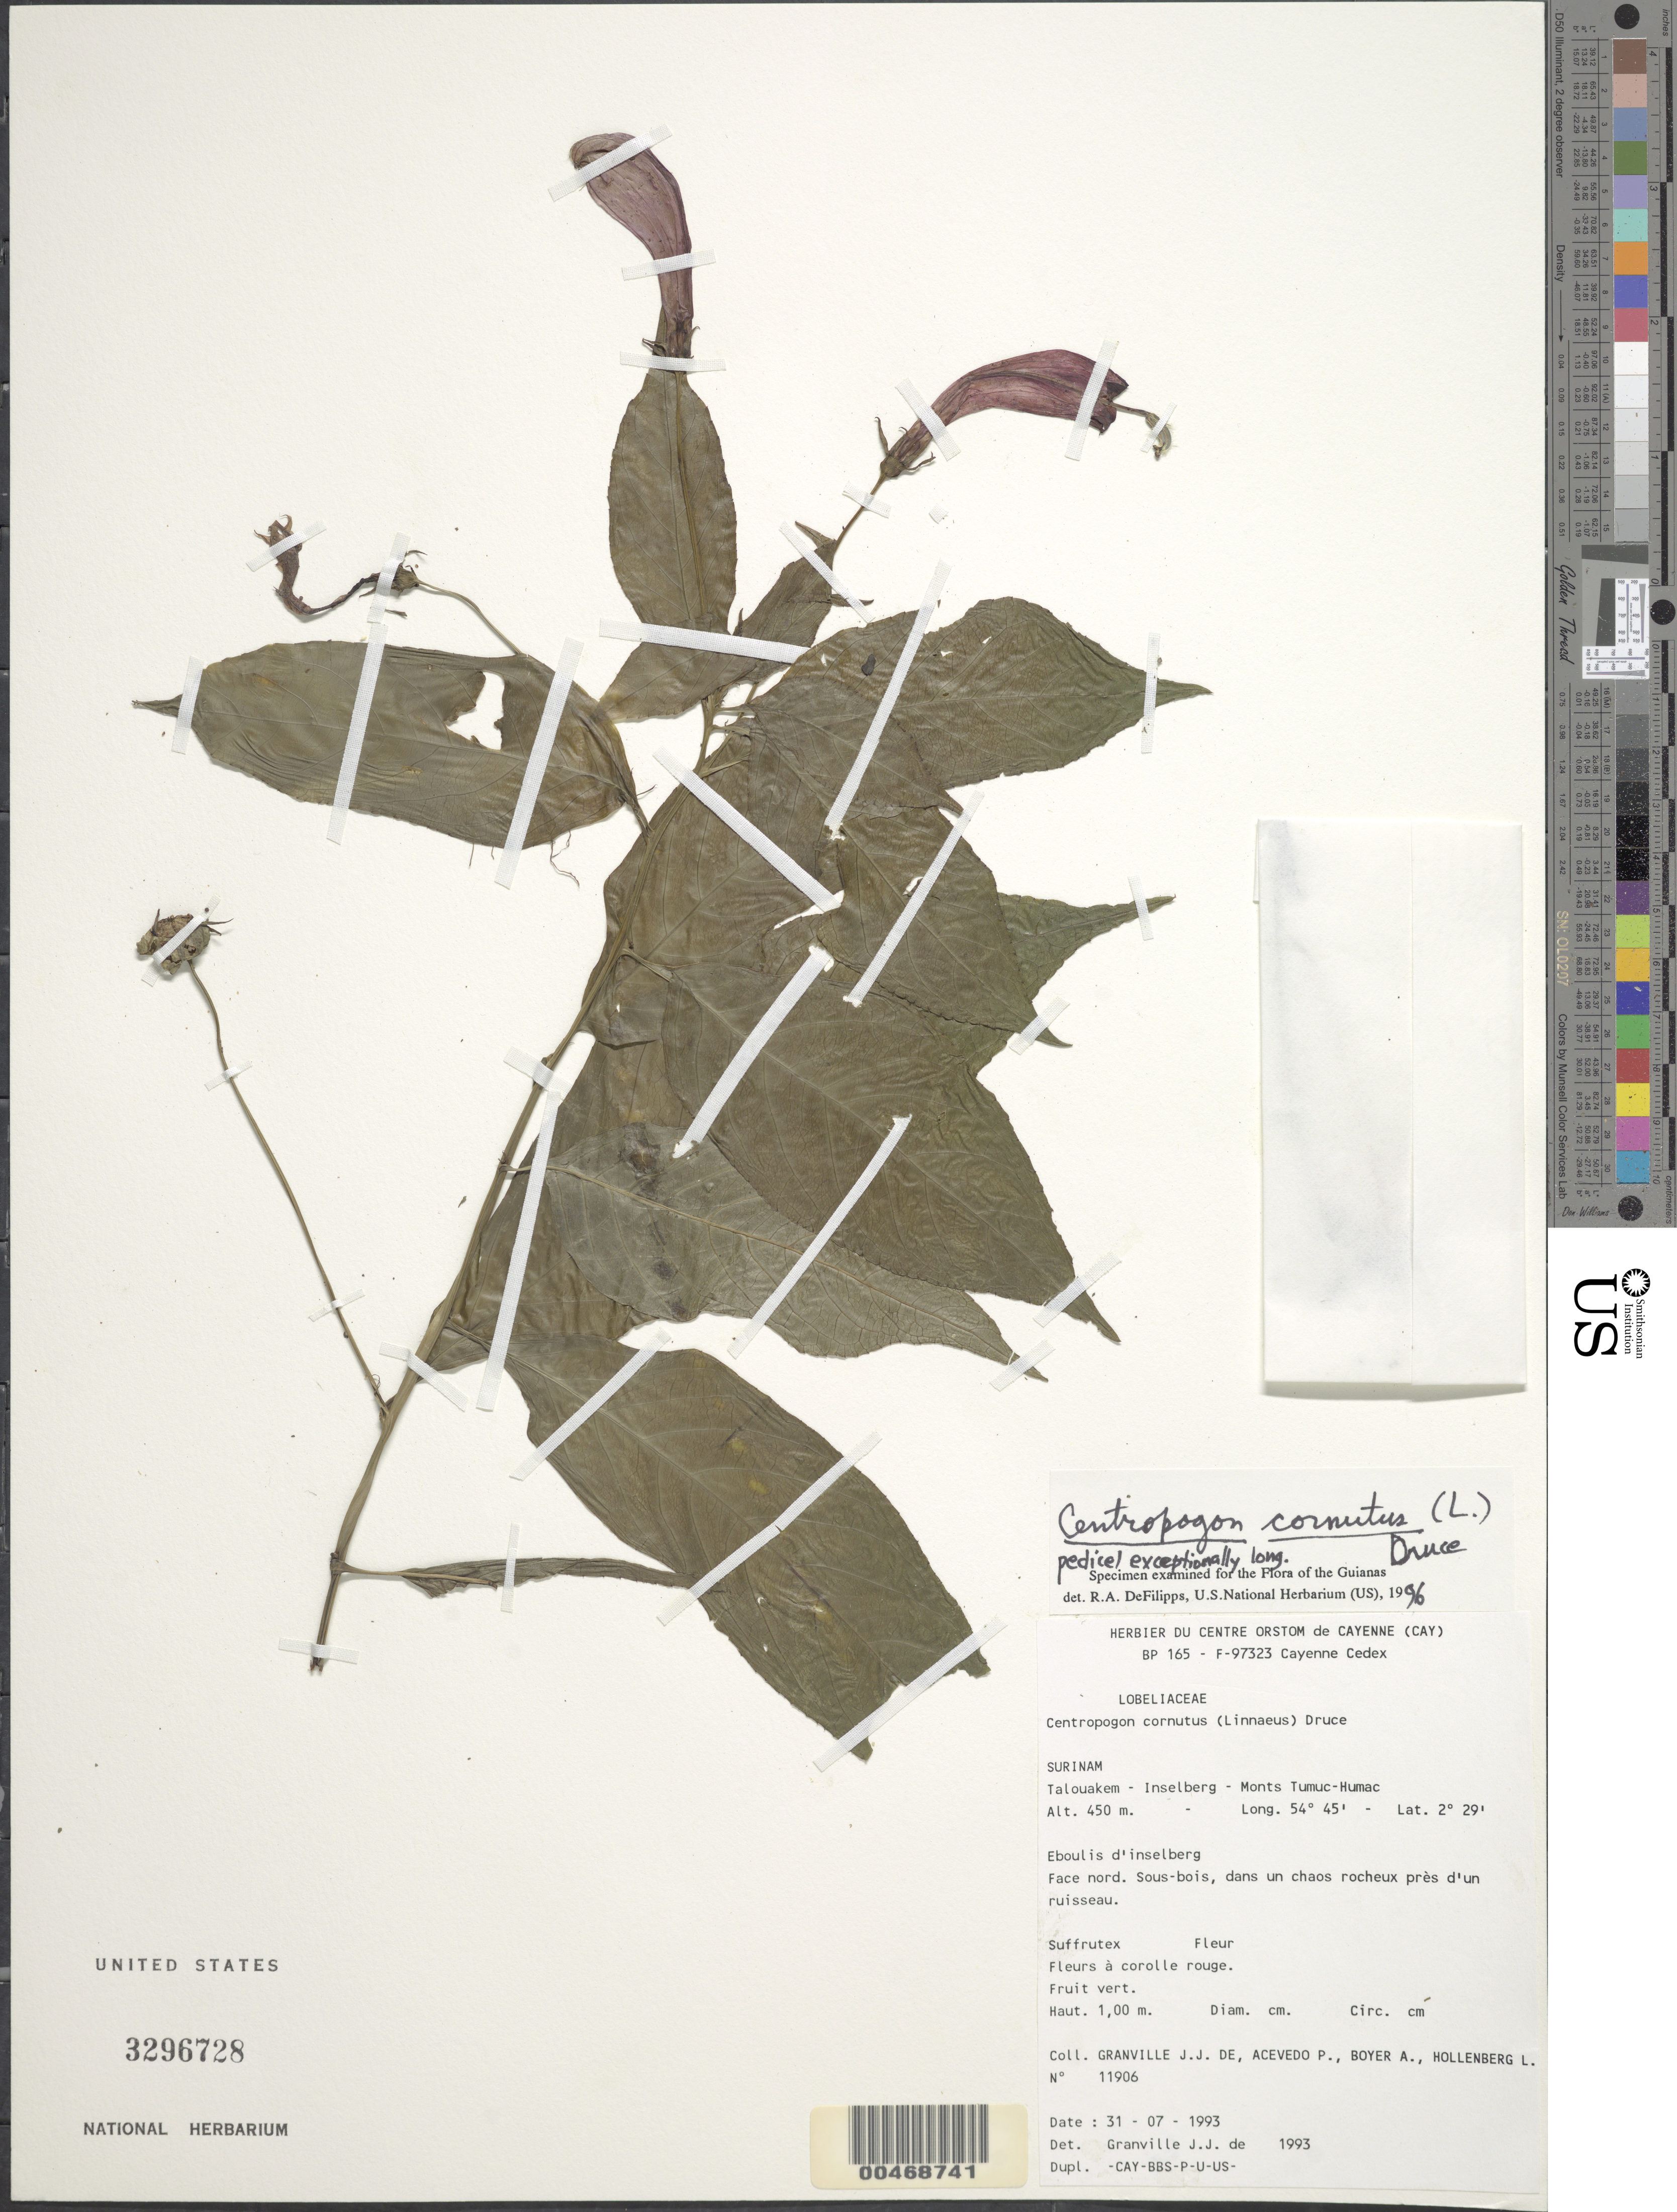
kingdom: Plantae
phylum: Tracheophyta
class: Magnoliopsida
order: Asterales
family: Campanulaceae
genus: Centropogon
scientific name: Centropogon cornutus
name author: (L.) Druce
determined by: DeFilipps, R. A.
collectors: J.-J. de Granville, P. Acevedo-Rodr., A. Boyer & L. Hollenberg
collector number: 11906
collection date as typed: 31-Jul-93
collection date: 1993-07-31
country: Suriname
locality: Talouakem, Inselberg, Monts Tumuc-Humac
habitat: Eboulis d'inselberg; sous bois, dans un chaos rocheux pers d'un ruisseau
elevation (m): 450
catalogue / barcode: US 3296728